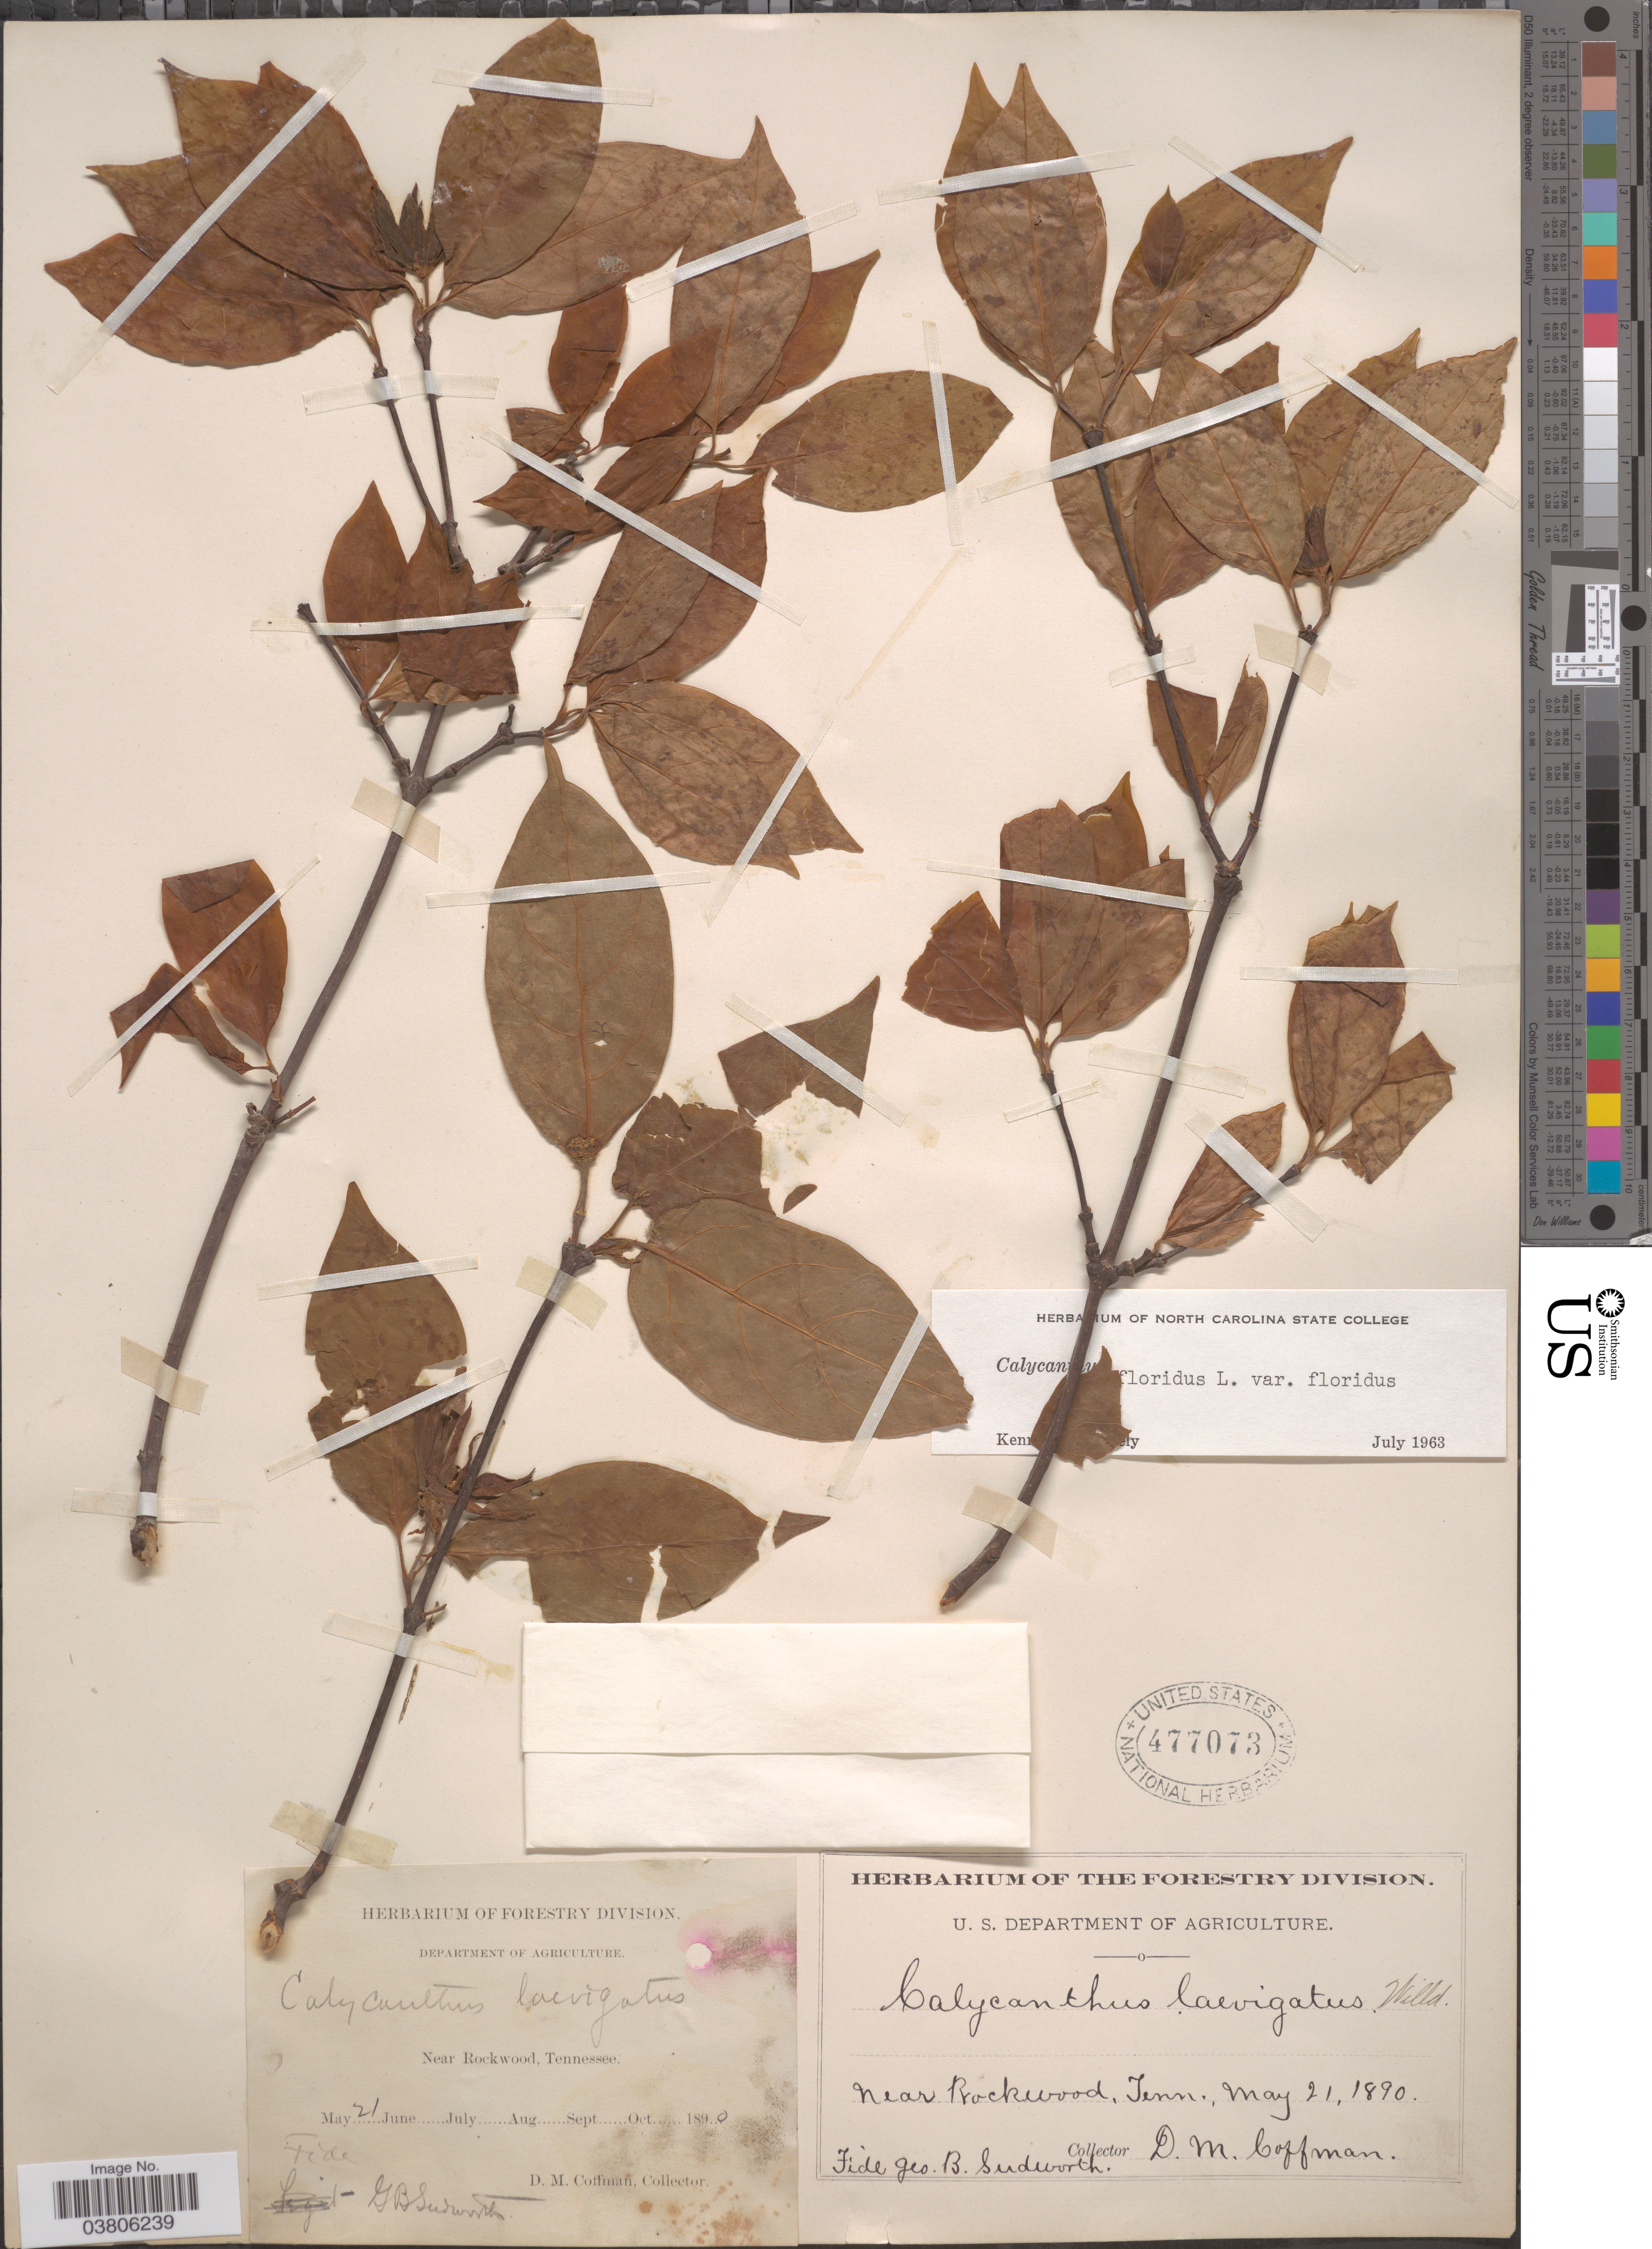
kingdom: Plantae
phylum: Tracheophyta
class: Magnoliopsida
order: Laurales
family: Calycanthaceae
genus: Calycanthus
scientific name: Calycanthus floridus var. floridus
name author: L.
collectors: D. M. Coffman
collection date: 1890-05-21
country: United States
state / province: Tennessee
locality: Near Rockwood.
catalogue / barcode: US 477073